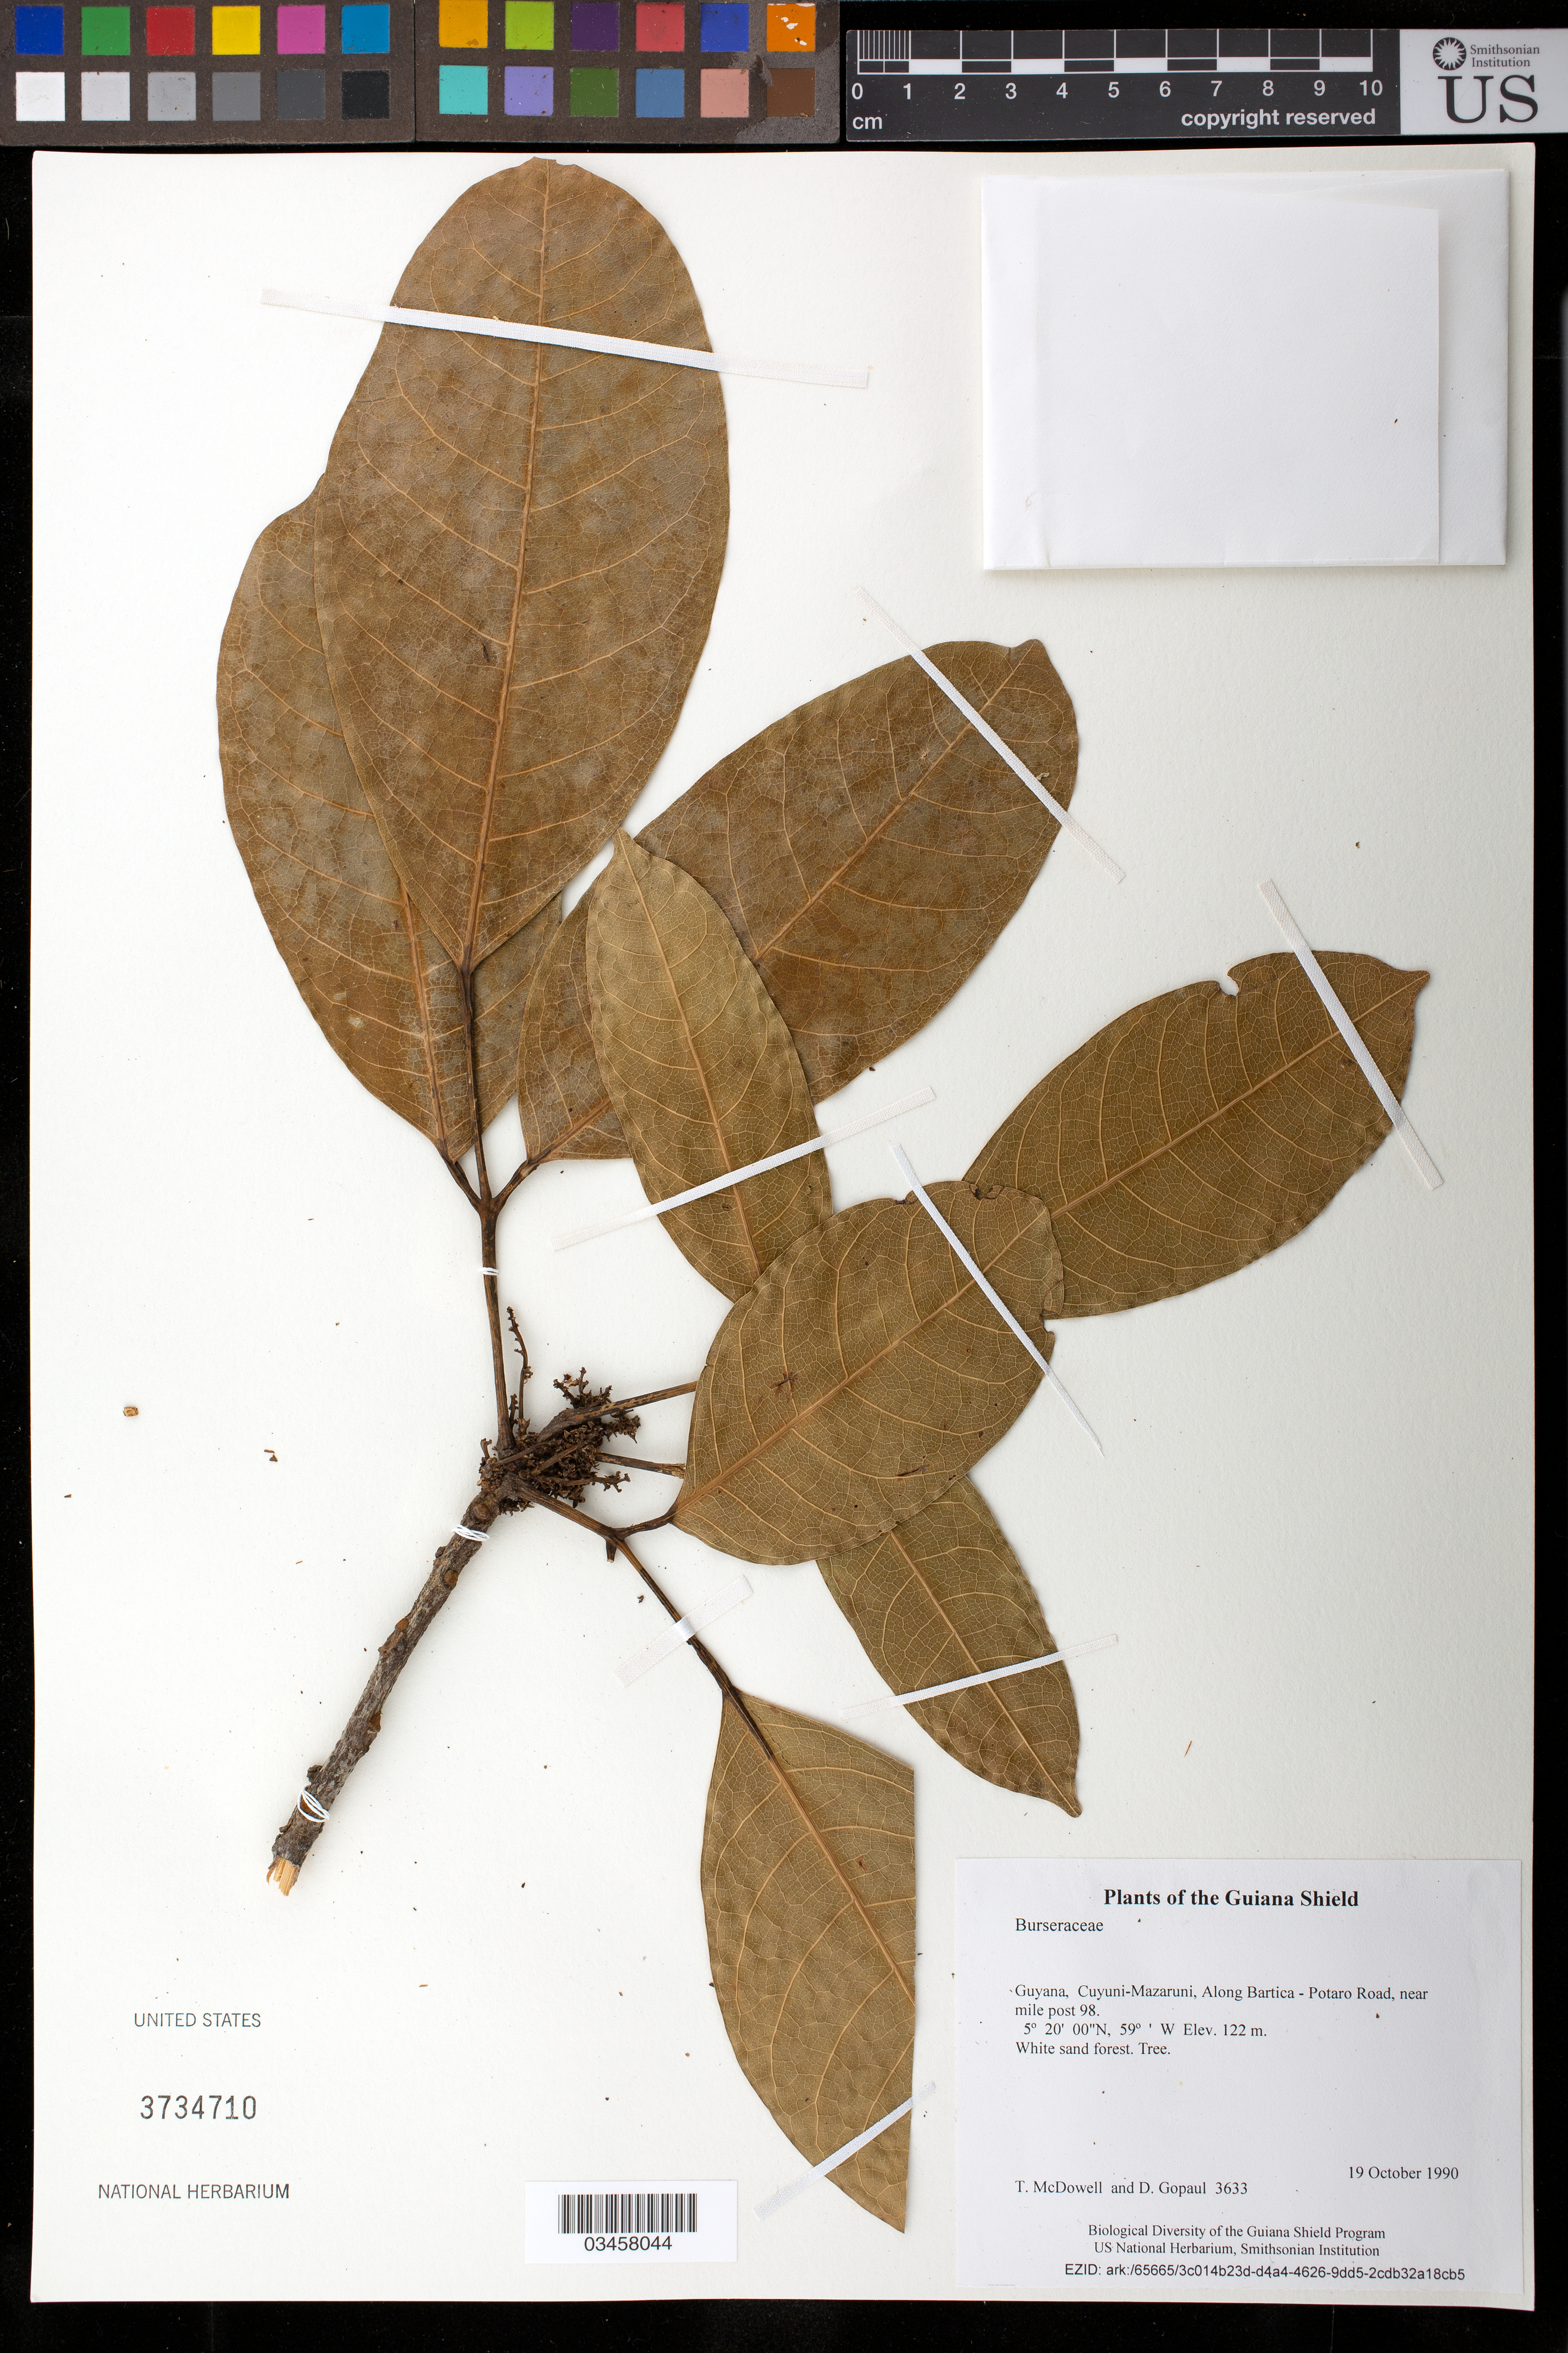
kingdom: Plantae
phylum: Tracheophyta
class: Magnoliopsida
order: Sapindales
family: Burseraceae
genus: Protium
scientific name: Protium amazonicum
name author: (Cuatrec.) Daly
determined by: Daly, D.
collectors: T. McDowell & D. Gopaul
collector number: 3633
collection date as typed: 19 October 1990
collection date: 1990-10-19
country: Guyana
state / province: Cuyuni-Mazaruni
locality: Along Bartica - Potaro Road, near mile post 98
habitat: White sand forest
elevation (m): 122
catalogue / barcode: US 3734710